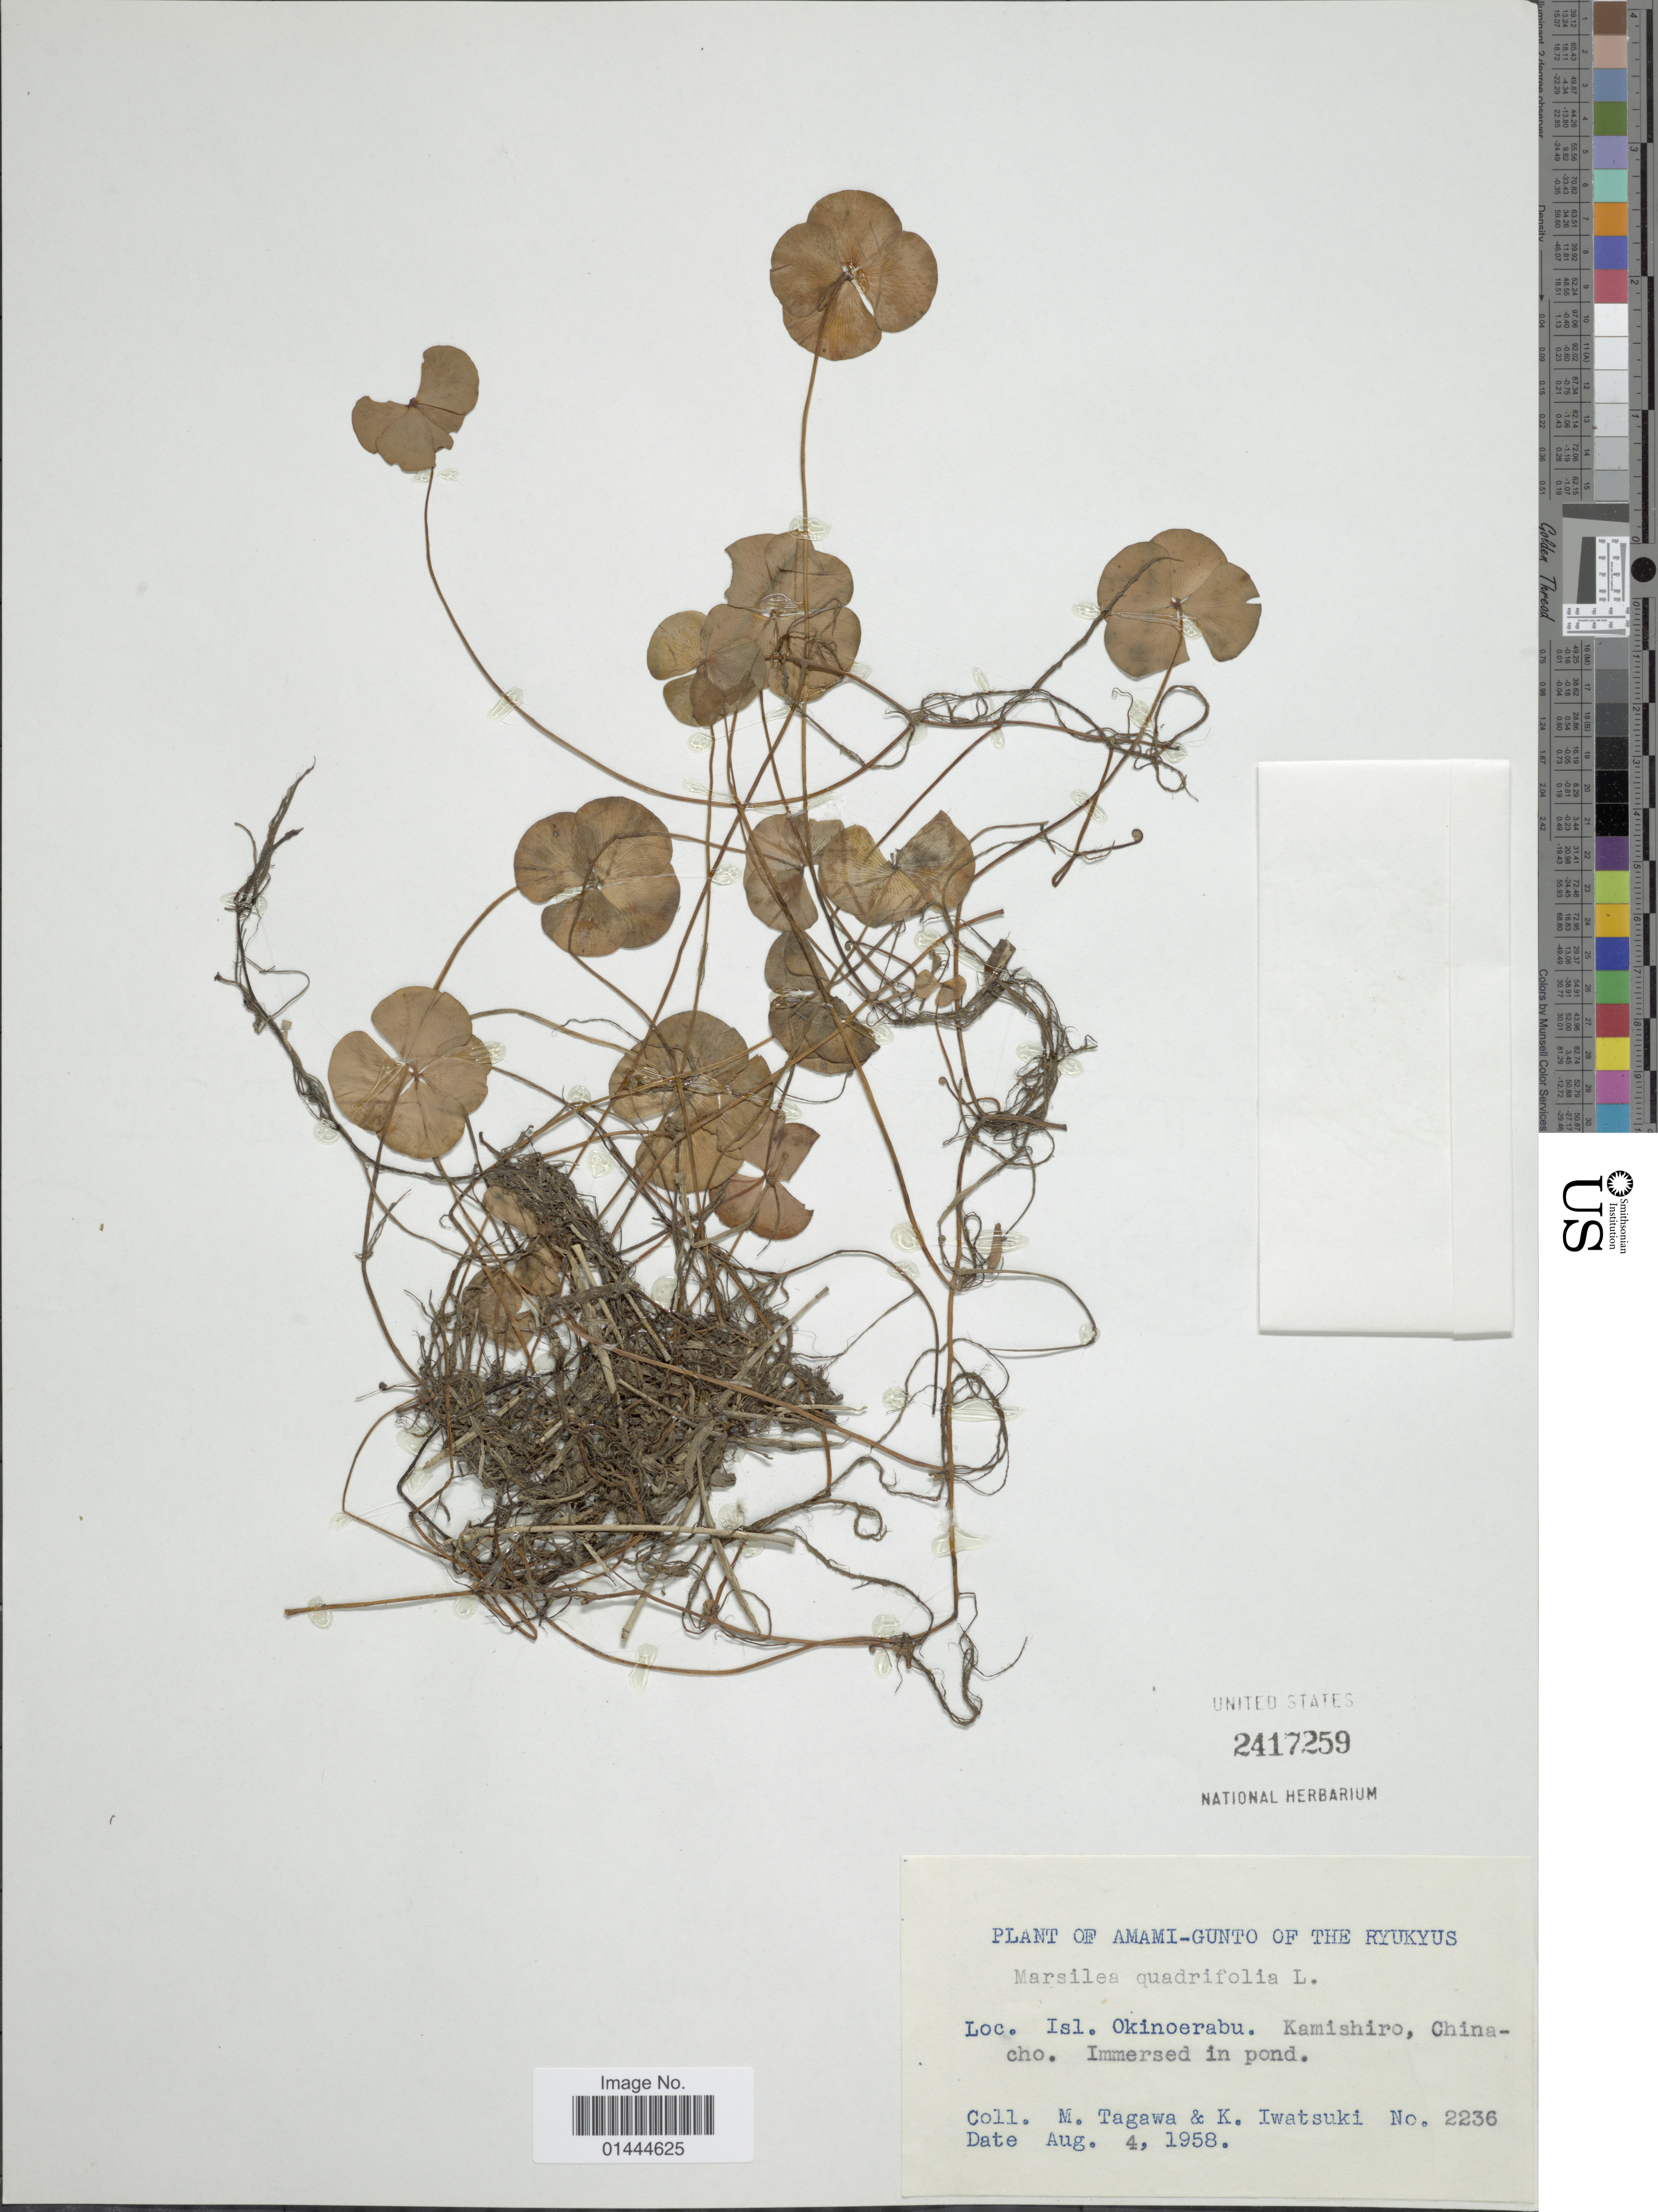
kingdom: Plantae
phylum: Tracheophyta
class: Polypodiopsida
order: Salviniales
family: Marsileaceae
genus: Marsilea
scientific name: Marsilea quadrifolia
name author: L.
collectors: M. Tagawa & K. Iwatsuki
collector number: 2236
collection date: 1958-08-04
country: Japan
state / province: Okinawa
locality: Amami-Gunto of The Ryukyus, Isl. Okinoerabu, Kamishiro, Chinacho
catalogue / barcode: US 2417259